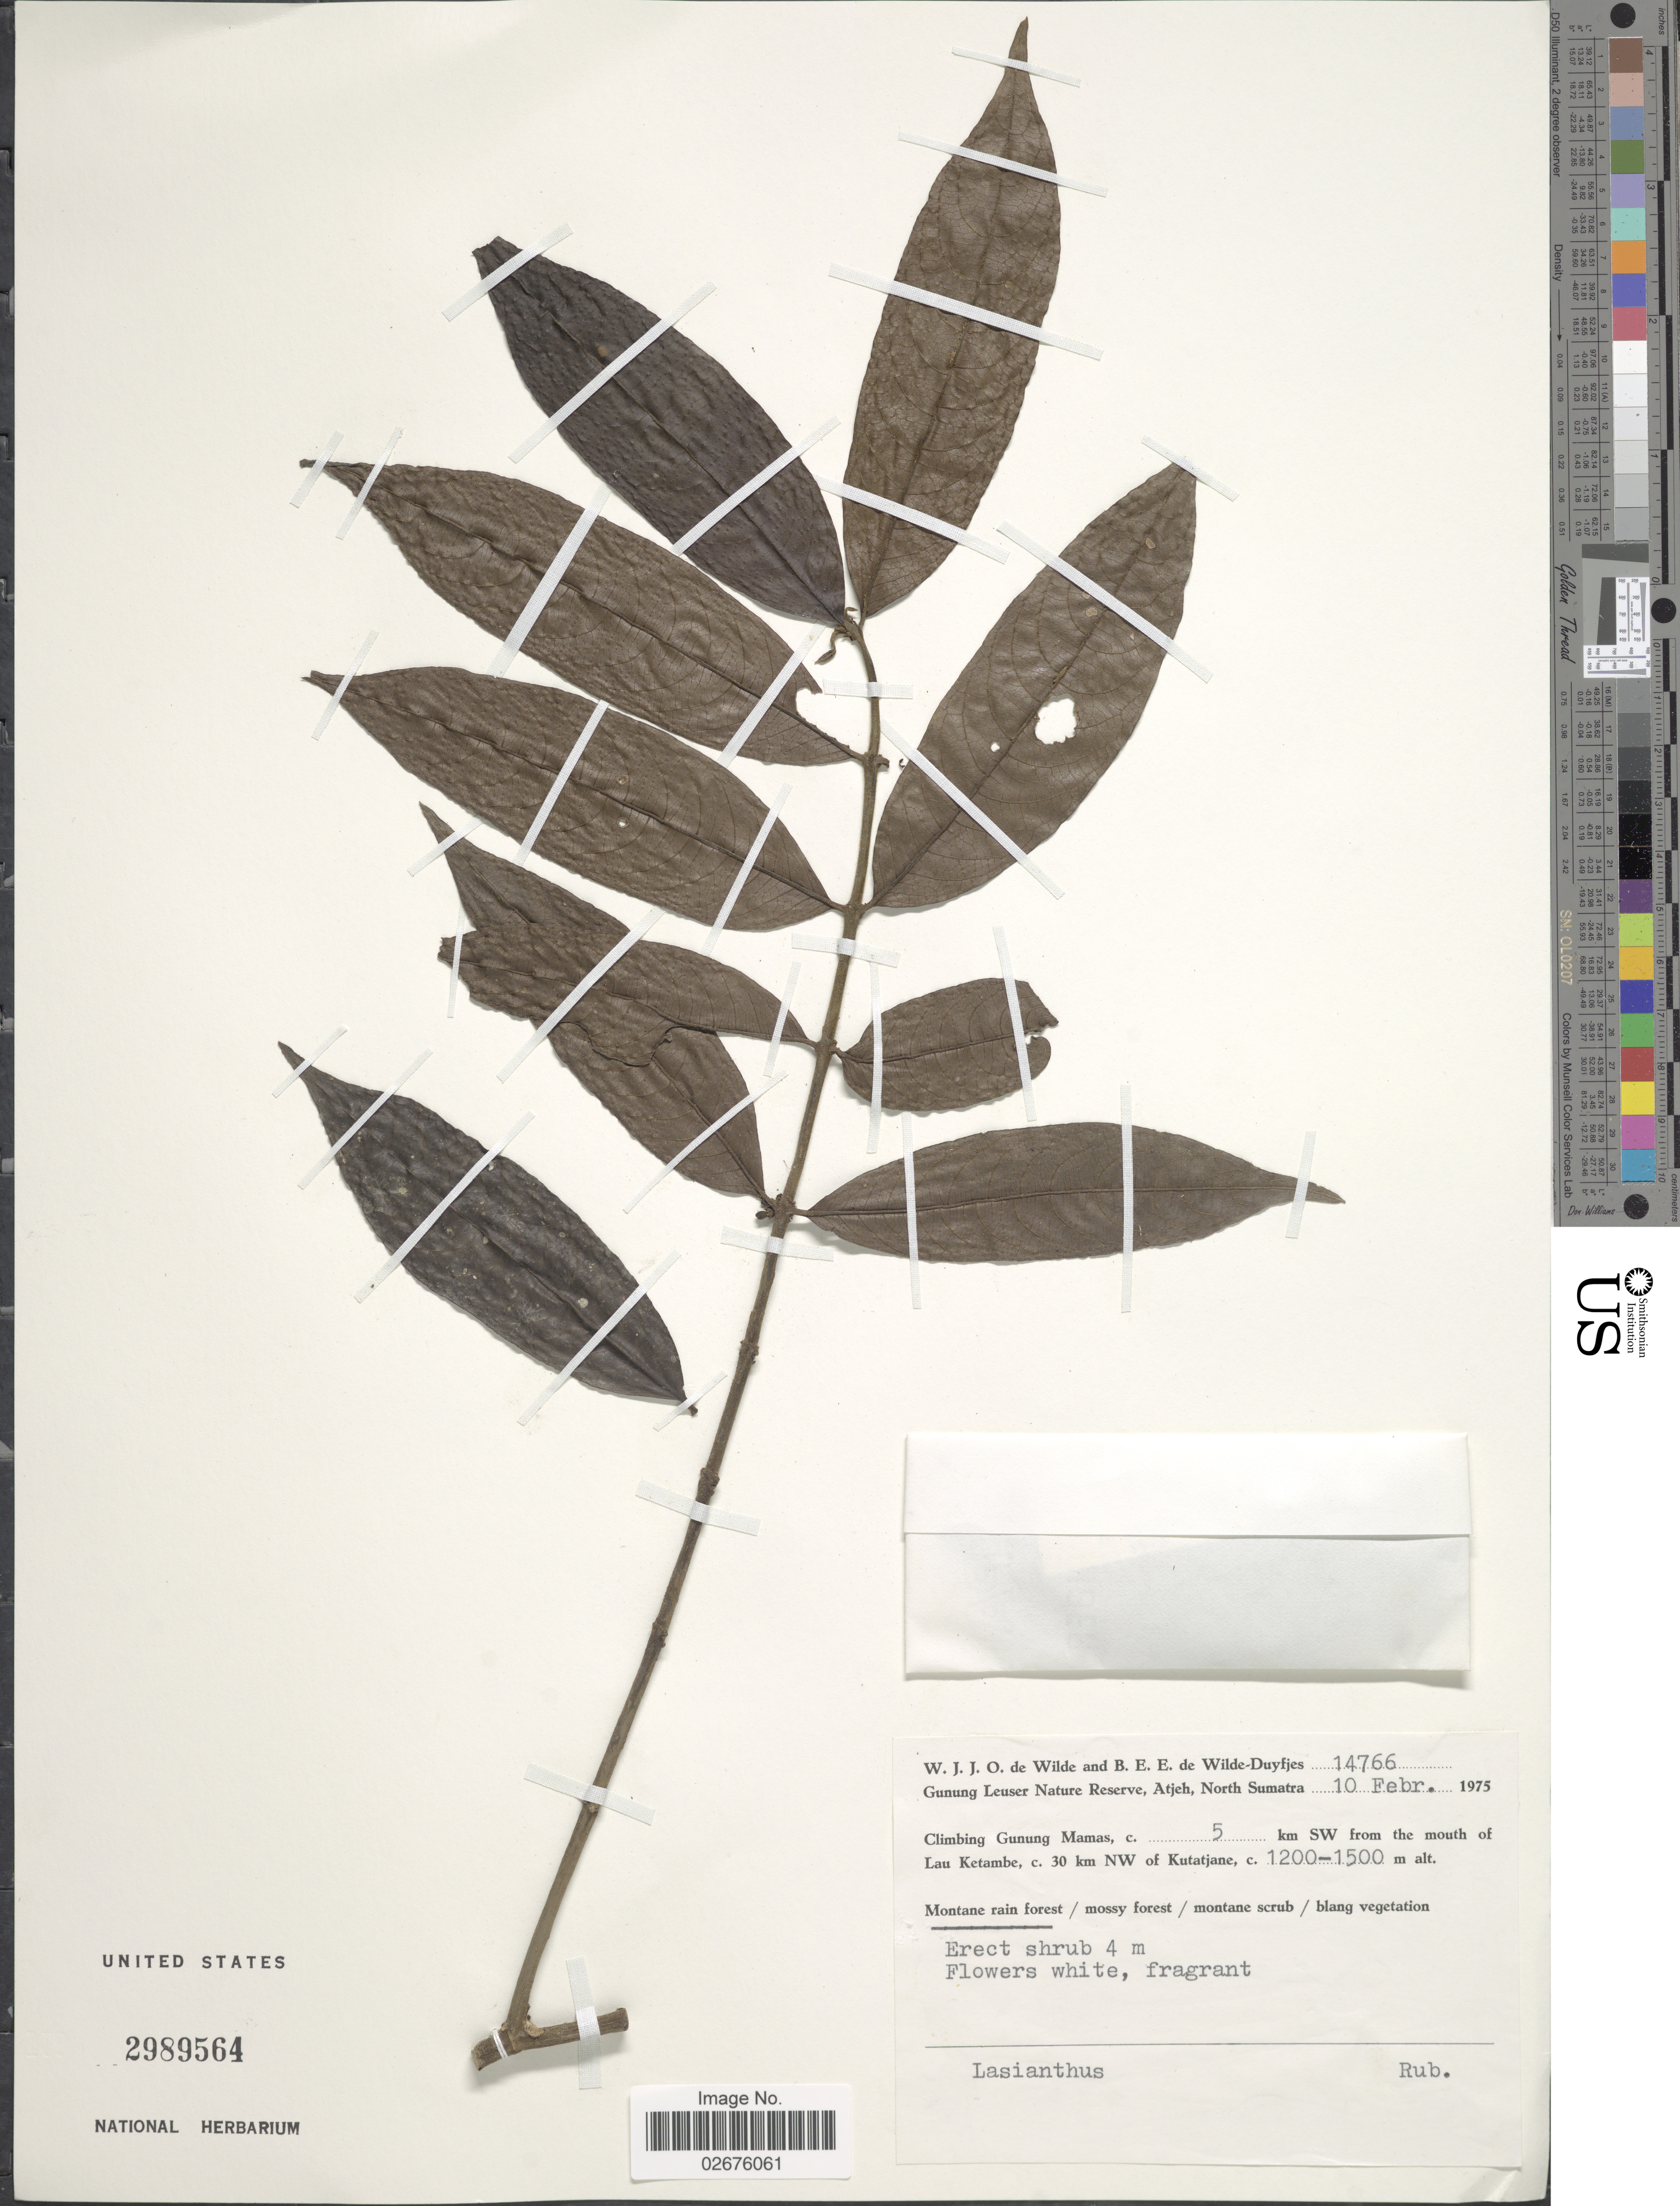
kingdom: Plantae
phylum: Tracheophyta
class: Magnoliopsida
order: Gentianales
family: Rubiaceae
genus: Lasianthus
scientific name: Lasianthus sp.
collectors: W. J. de Wilde & B. E. de Wilde-Duyfjes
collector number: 14766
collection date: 1975-02-10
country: Indonesia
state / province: Sumatra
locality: Gunung Leuser Nature Reserve, Atjeh, North Sumatra. Climbing Gunung Mamas, c. 5 km SW from the mouth of Lau ketambe, c. 20 km NW of Kutatjane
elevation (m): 1200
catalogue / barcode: US 2989564